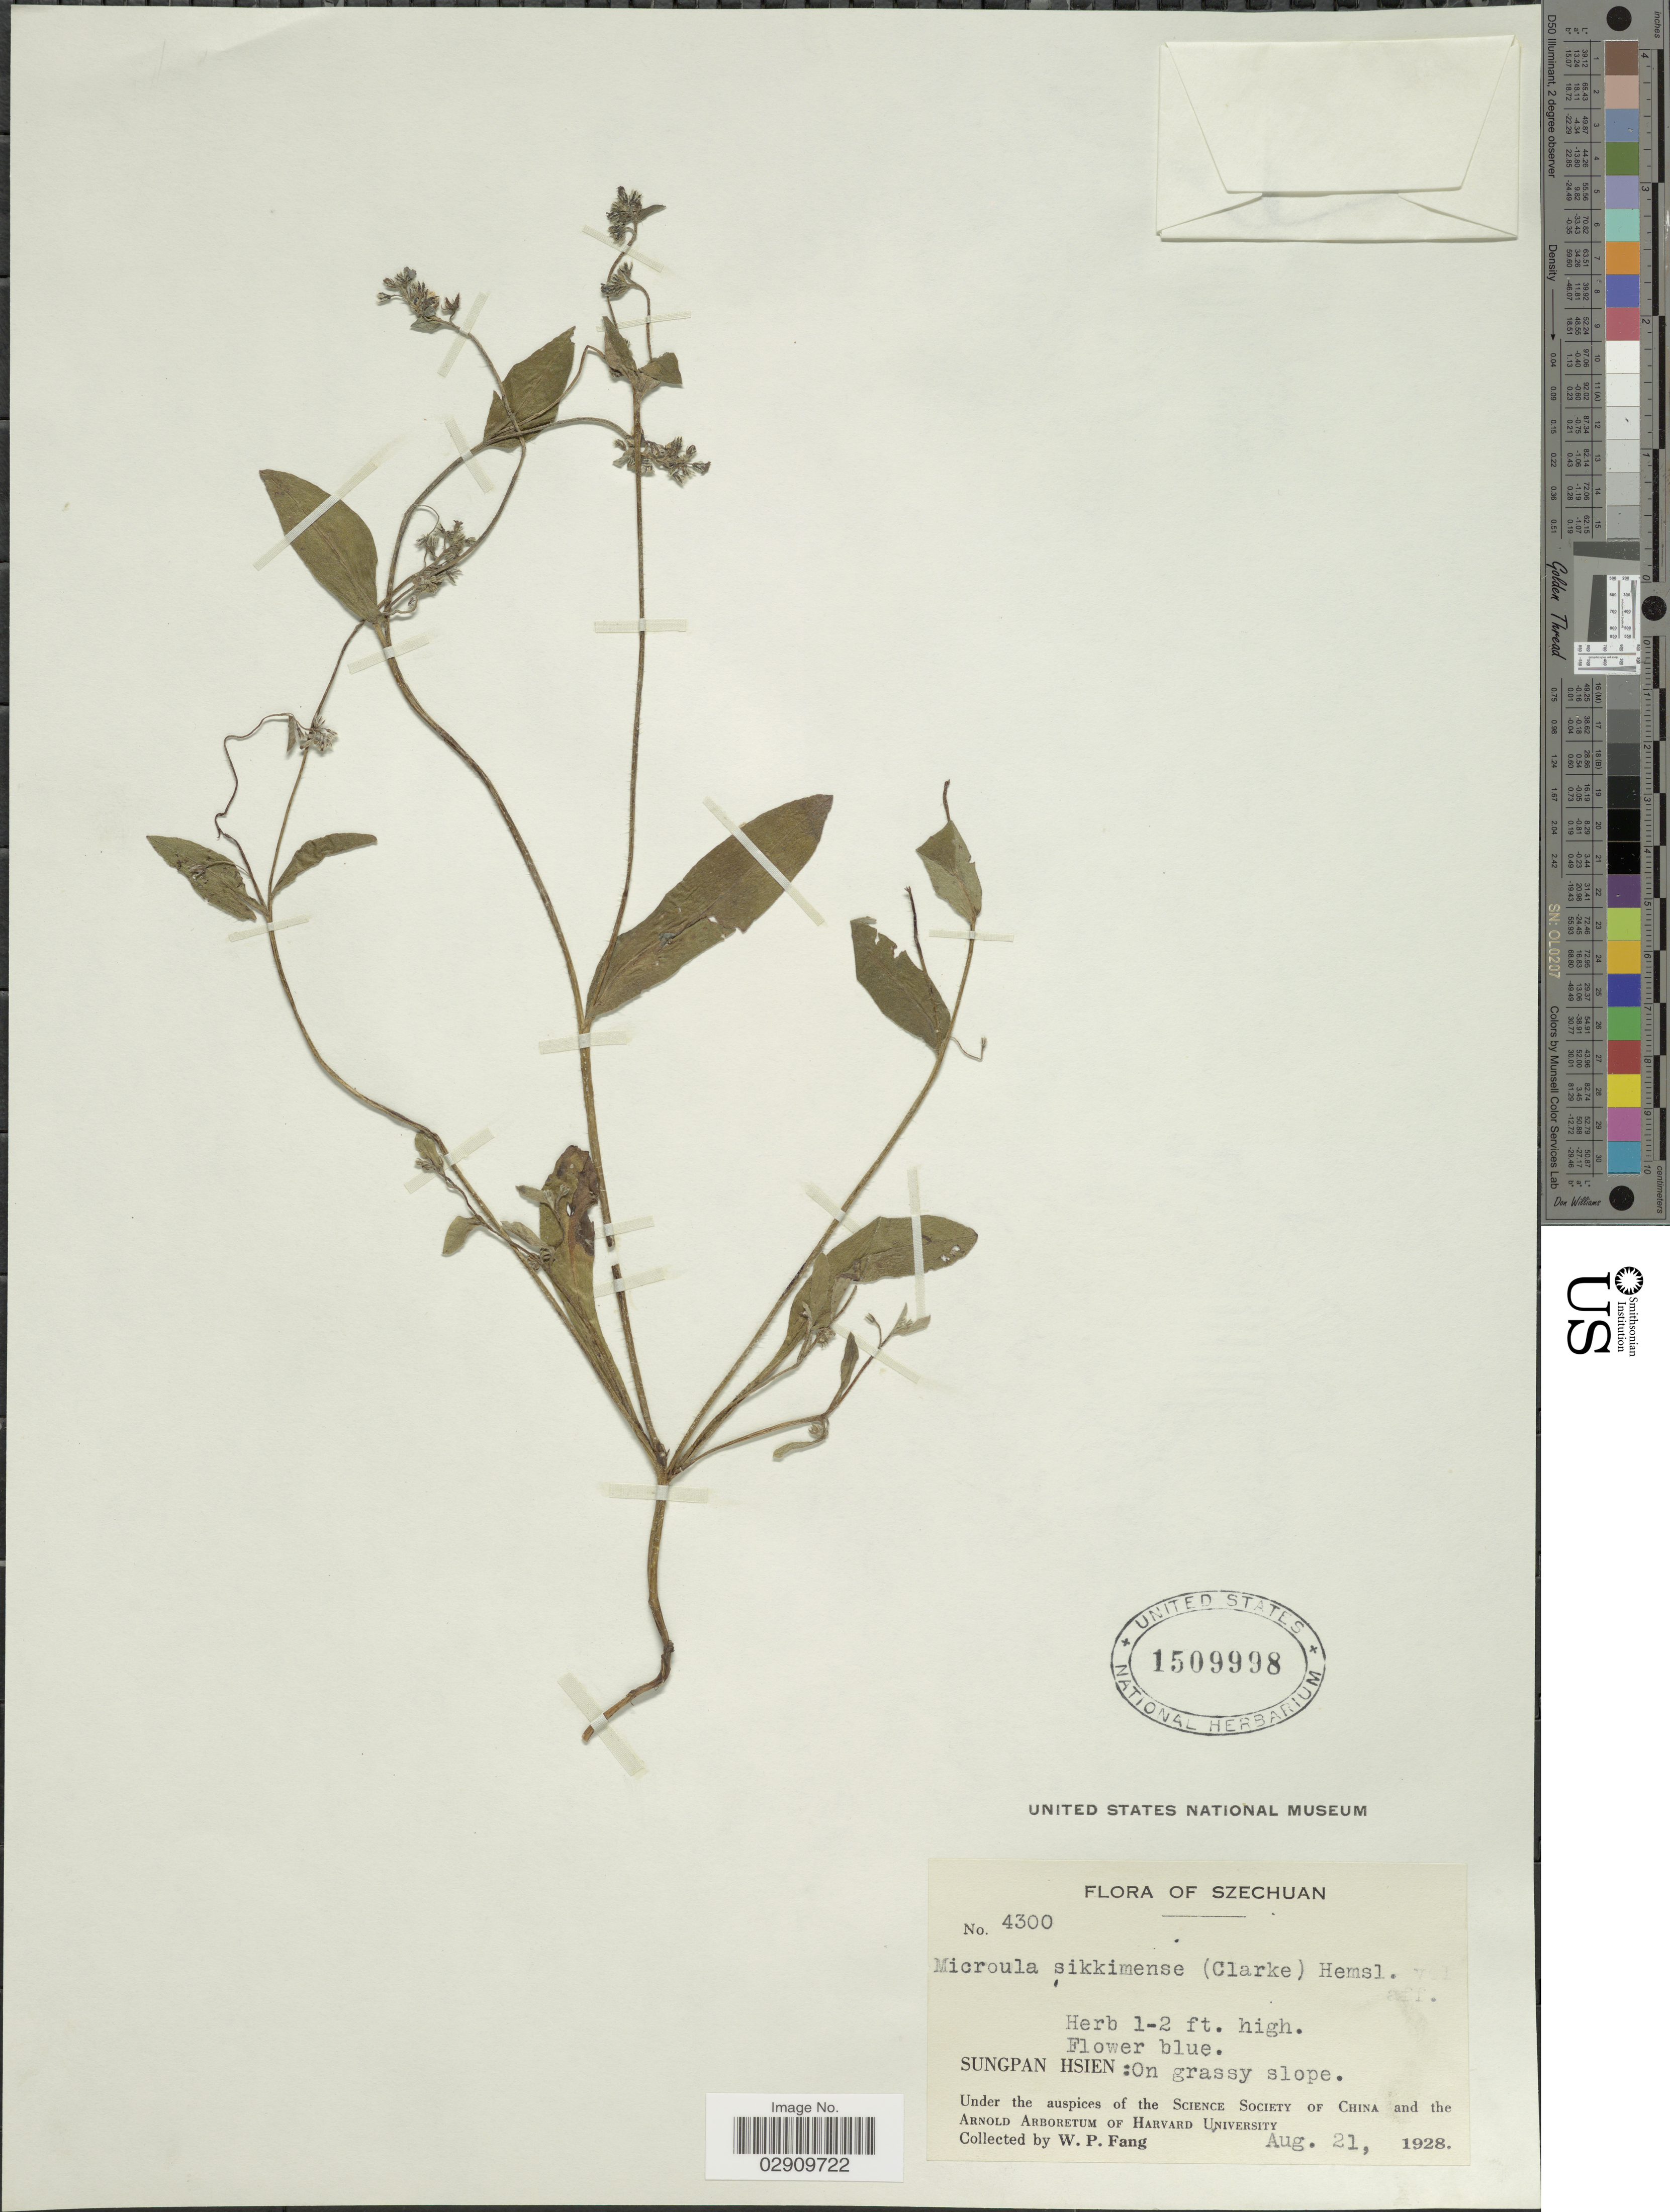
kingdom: Plantae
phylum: Tracheophyta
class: Magnoliopsida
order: Boraginales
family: Boraginaceae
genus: Microula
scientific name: Microula sikkimensis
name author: (C.B. Clarke) Hemsl.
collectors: W. P. Fang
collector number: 4300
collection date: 1928-08-21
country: China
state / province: Sichuan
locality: Szechuan, Sungpan Hsien, On grassy slope.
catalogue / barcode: US 1509998